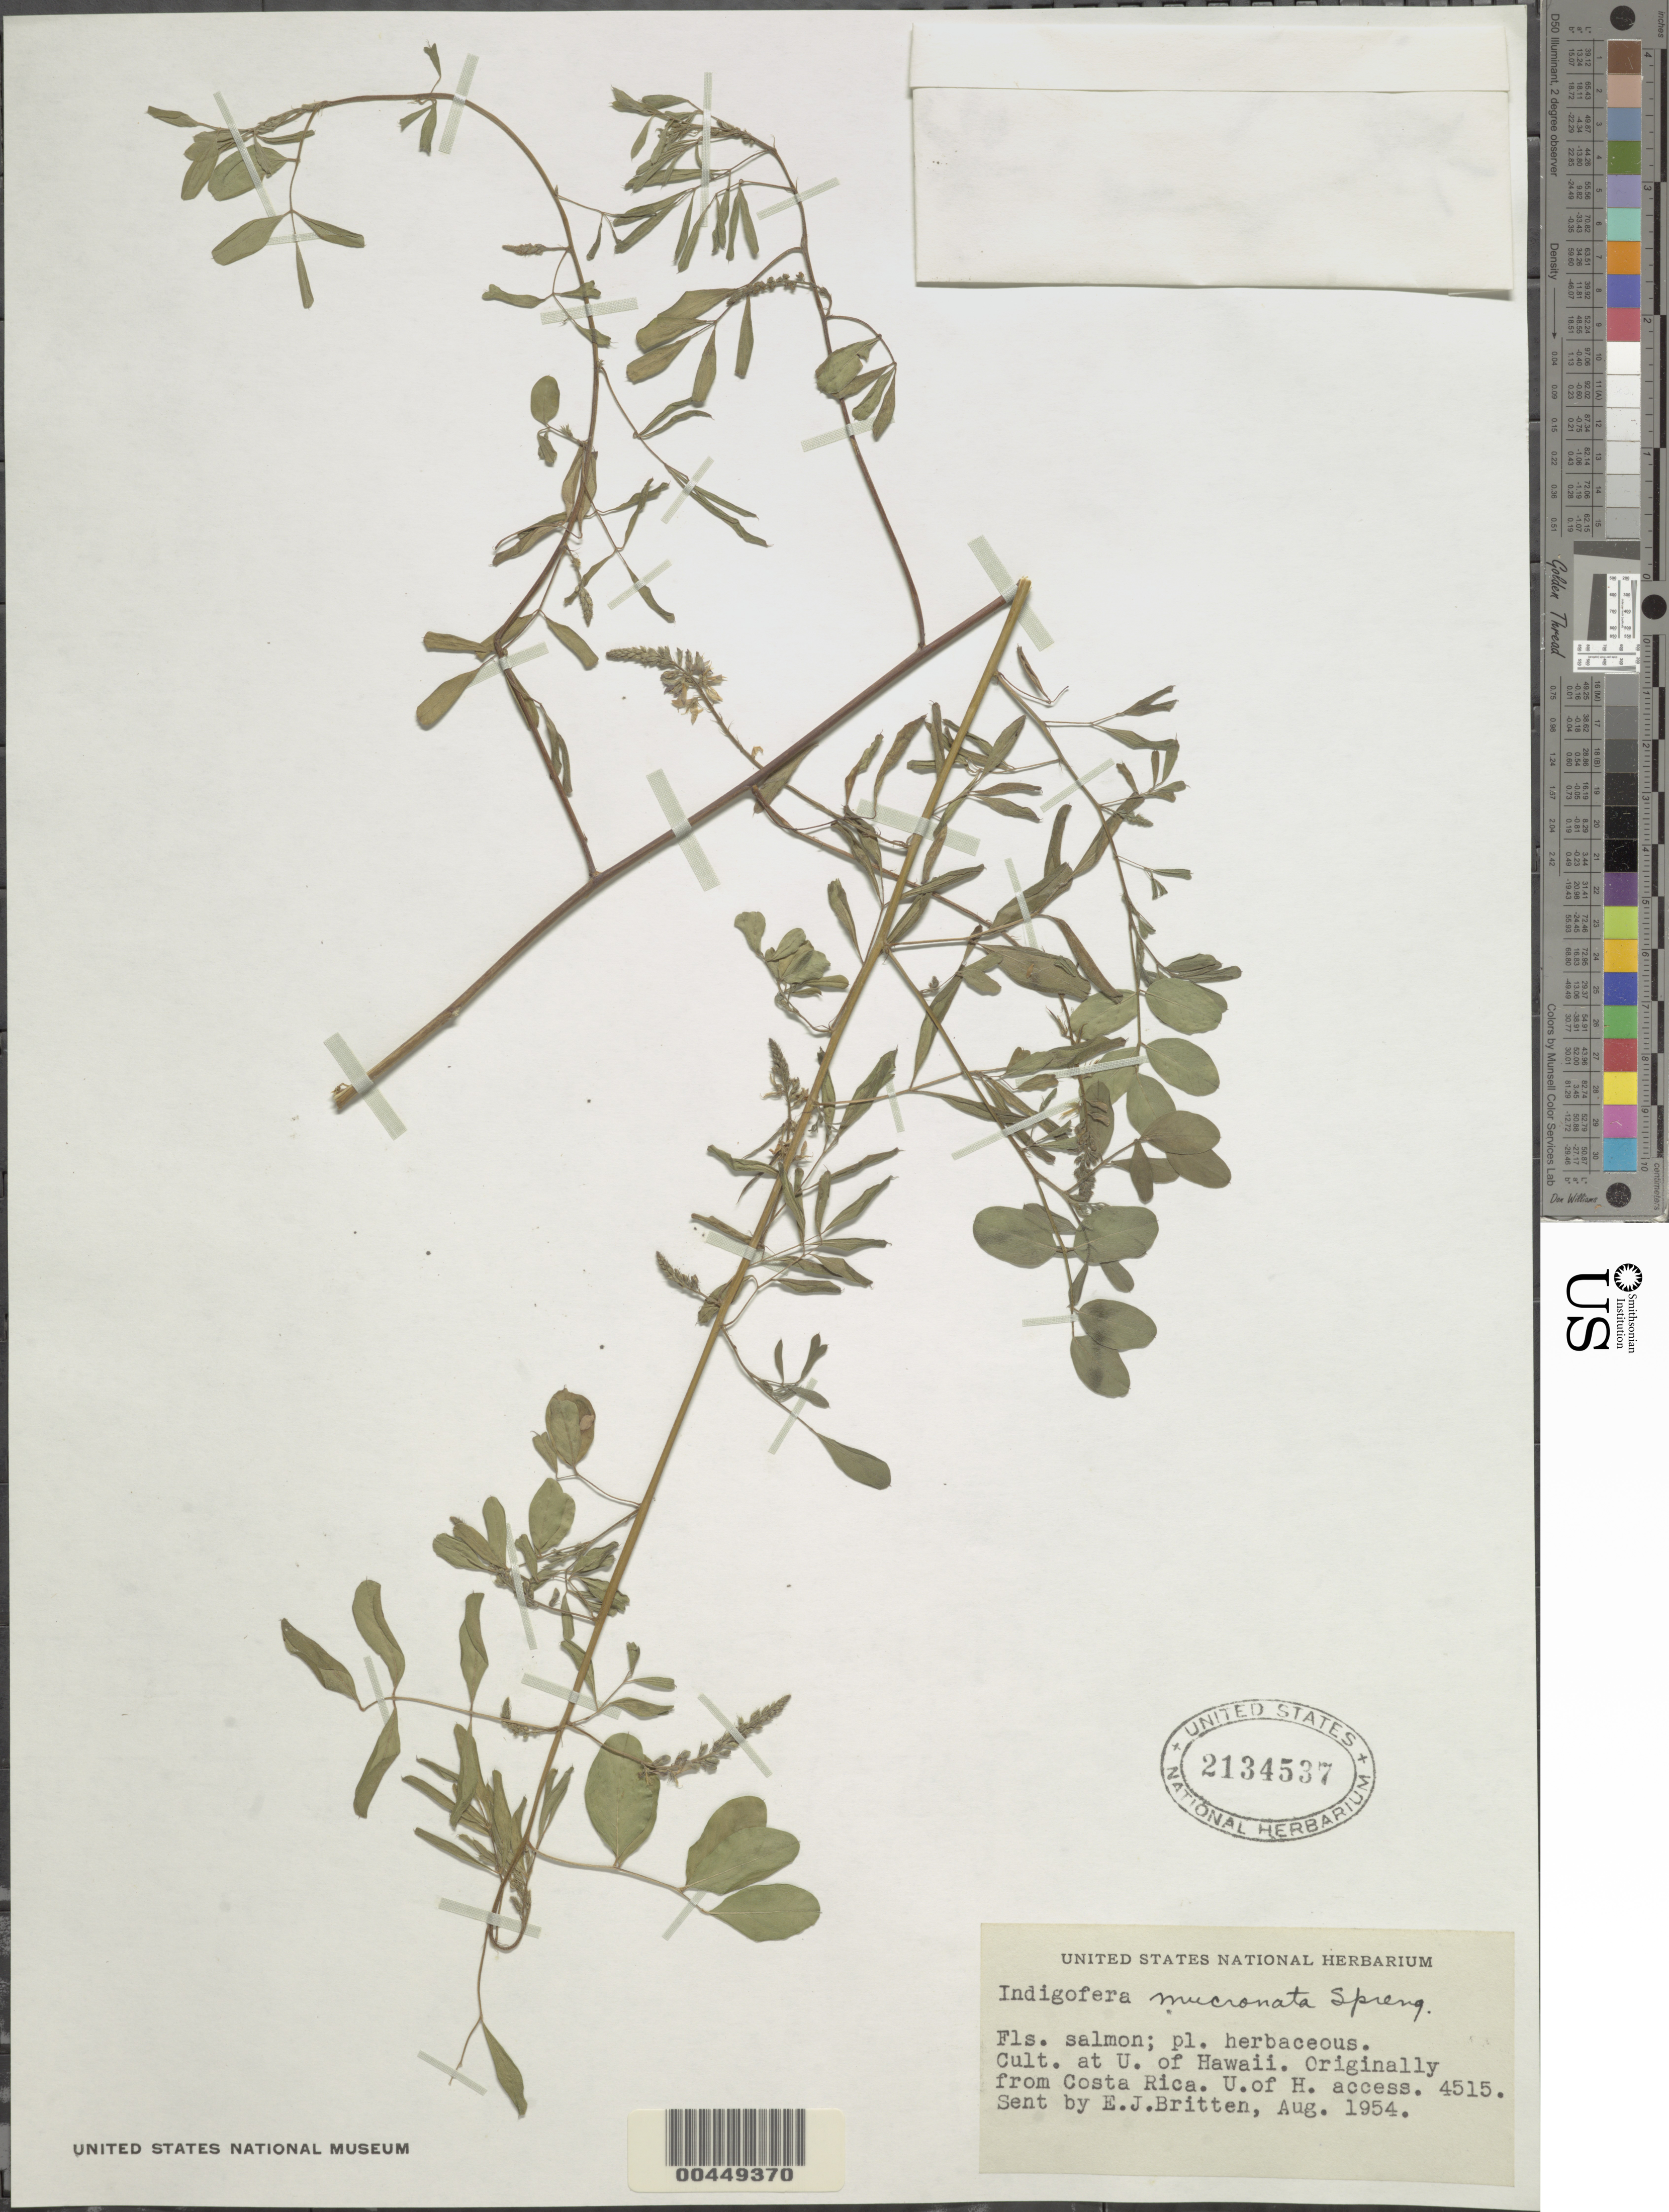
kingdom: Plantae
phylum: Tracheophyta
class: Magnoliopsida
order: Fabales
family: Fabaceae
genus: Indigofera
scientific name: Indigofera mucronata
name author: Lam.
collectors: E. Britten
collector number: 4515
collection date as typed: Aug 1954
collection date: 1954-08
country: United States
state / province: Hawaii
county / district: Hawaii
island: Hawaii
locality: University of Hawaii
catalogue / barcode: US 2134537